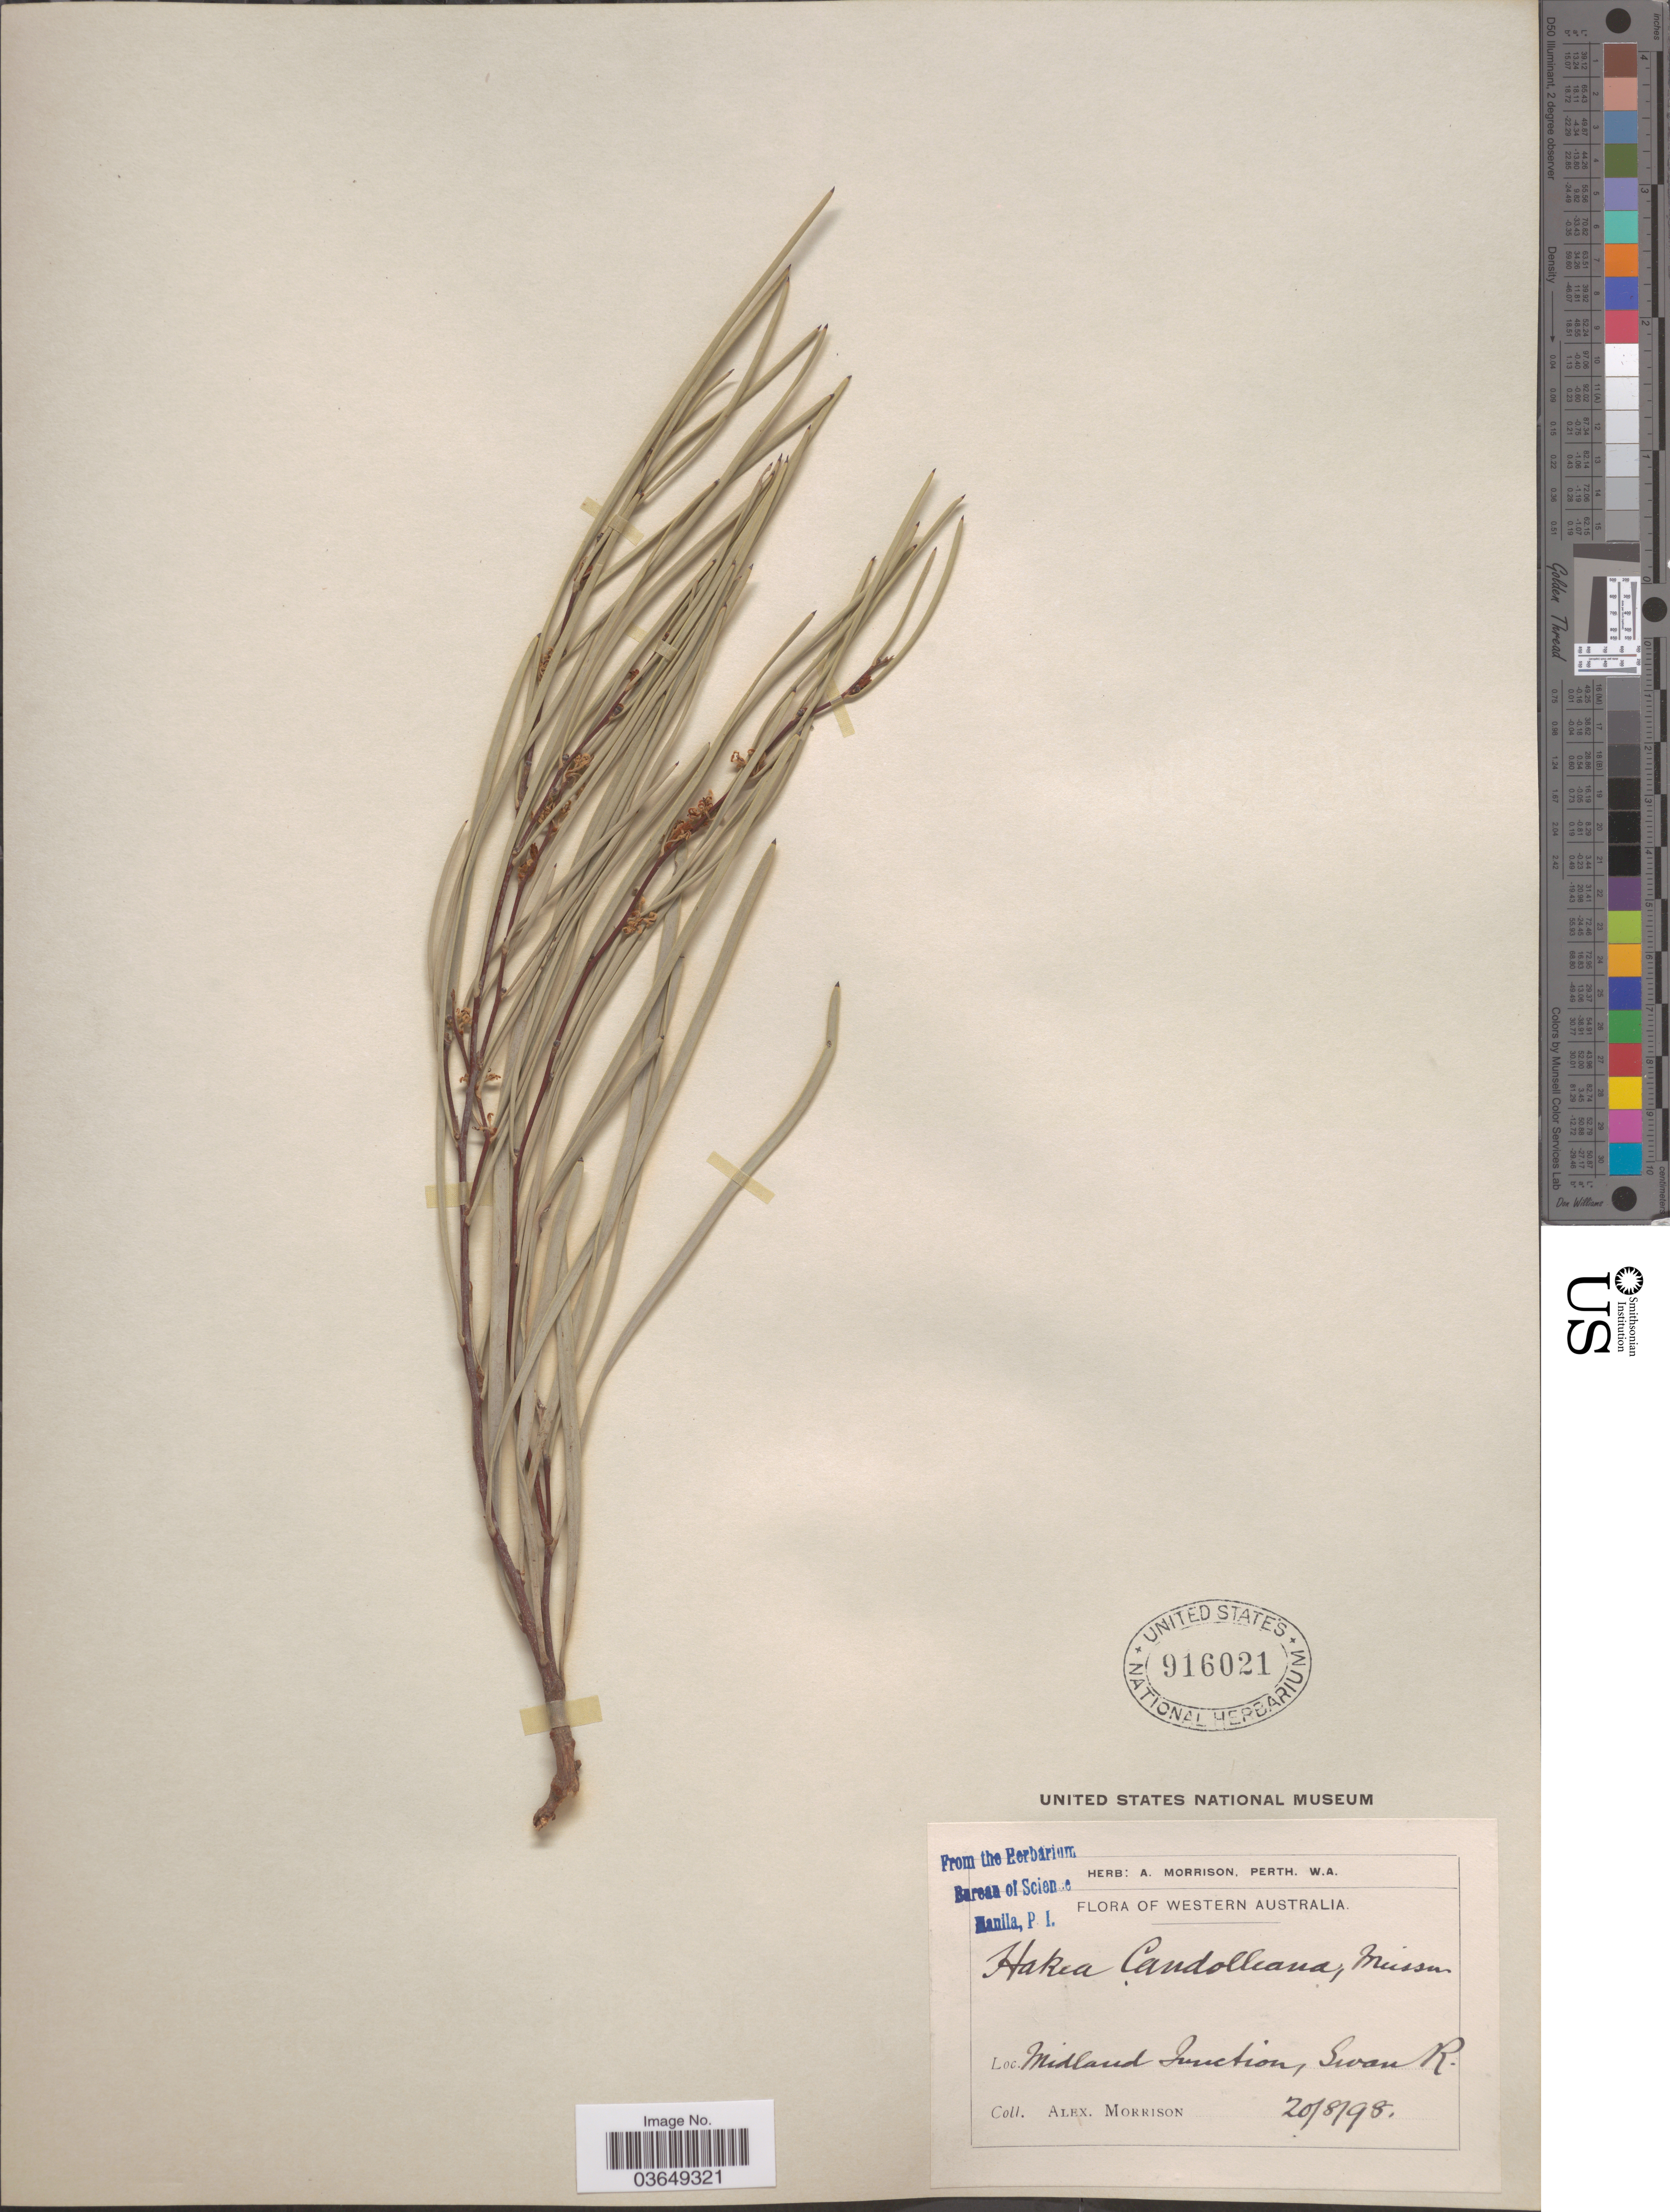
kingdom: Plantae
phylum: Tracheophyta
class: Magnoliopsida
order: Proteales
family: Proteaceae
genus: Hakea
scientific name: Hakea candolleana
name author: Meisn.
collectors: A. Morrison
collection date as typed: Transcribed d/m/y: 20/8/98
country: Australia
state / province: Western Australia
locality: Midland Junction, Swan R.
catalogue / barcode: US 916021